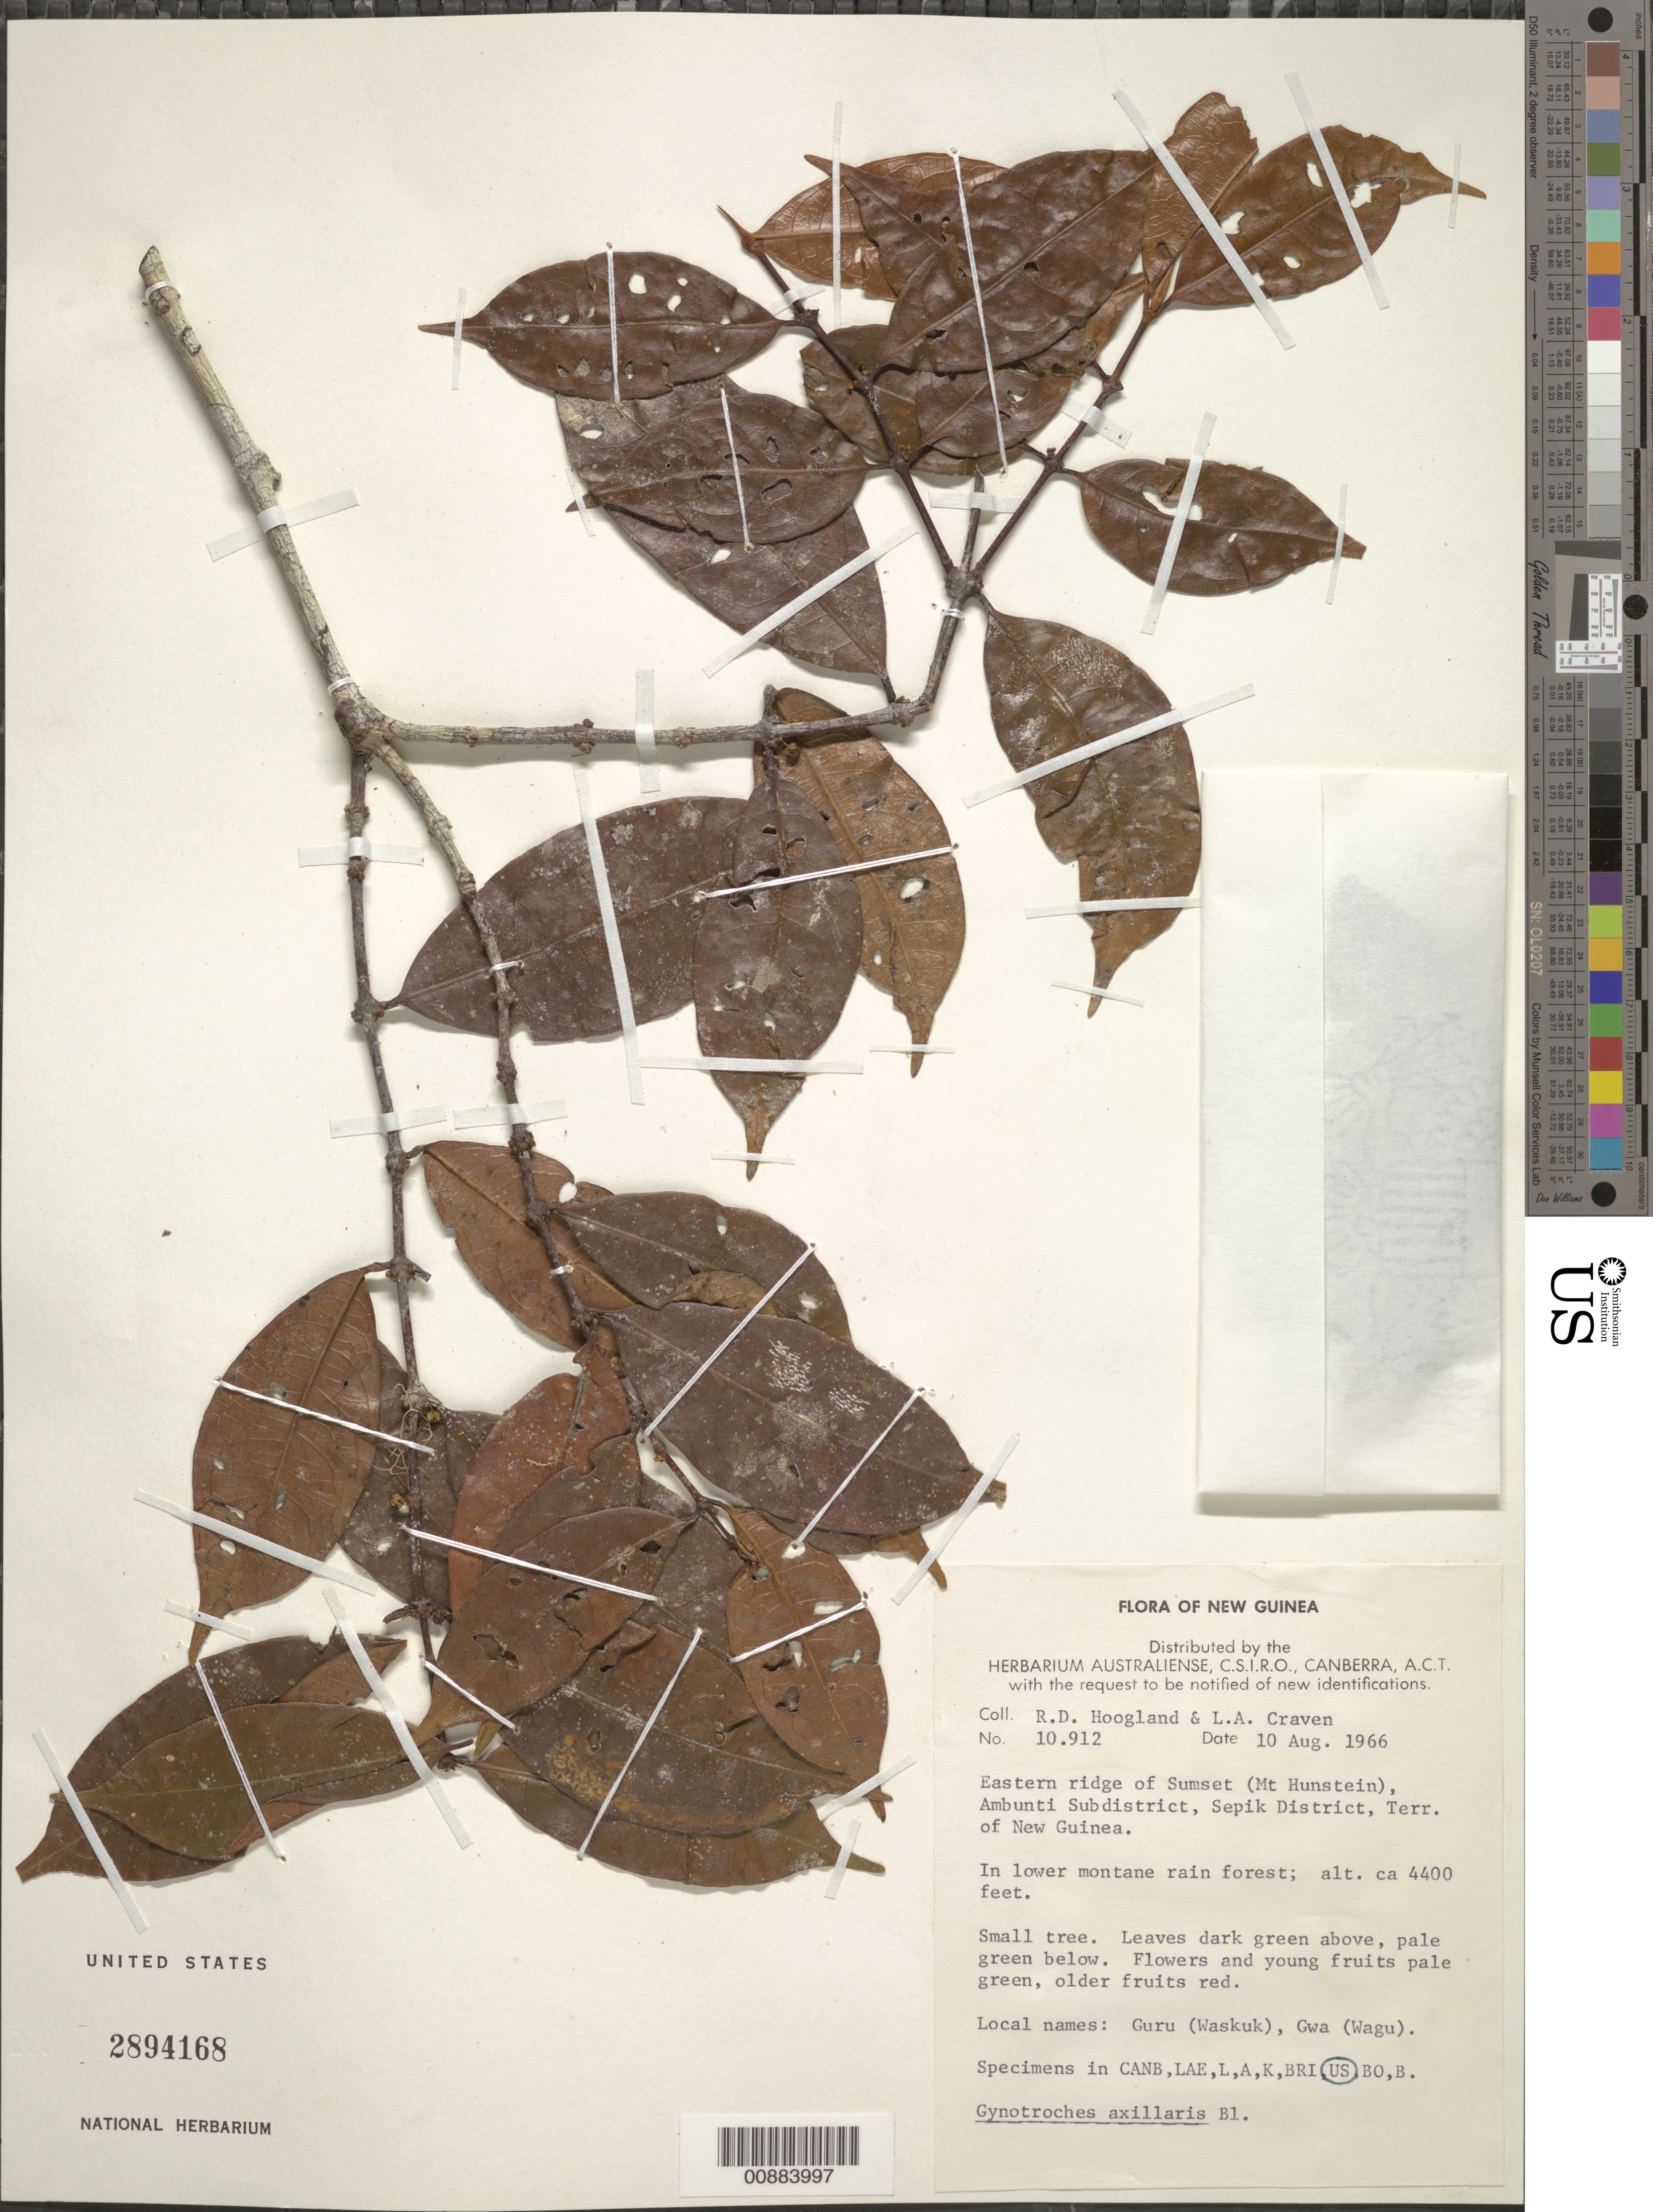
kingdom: Plantae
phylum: Tracheophyta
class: Magnoliopsida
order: Malpighiales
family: Rhizophoraceae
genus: Gynotroches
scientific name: Gynotroches axillaris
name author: Blume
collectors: R. D. Hoogland & L. A. Craven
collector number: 10912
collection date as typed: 10 Aug 1966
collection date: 1966-08-10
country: Papua New Guinea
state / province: East Sepik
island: New Guinea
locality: Eastern ridge of Sumset (Mt. Hunstein); Ambuti Subdistrict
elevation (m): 1341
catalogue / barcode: US 2894168